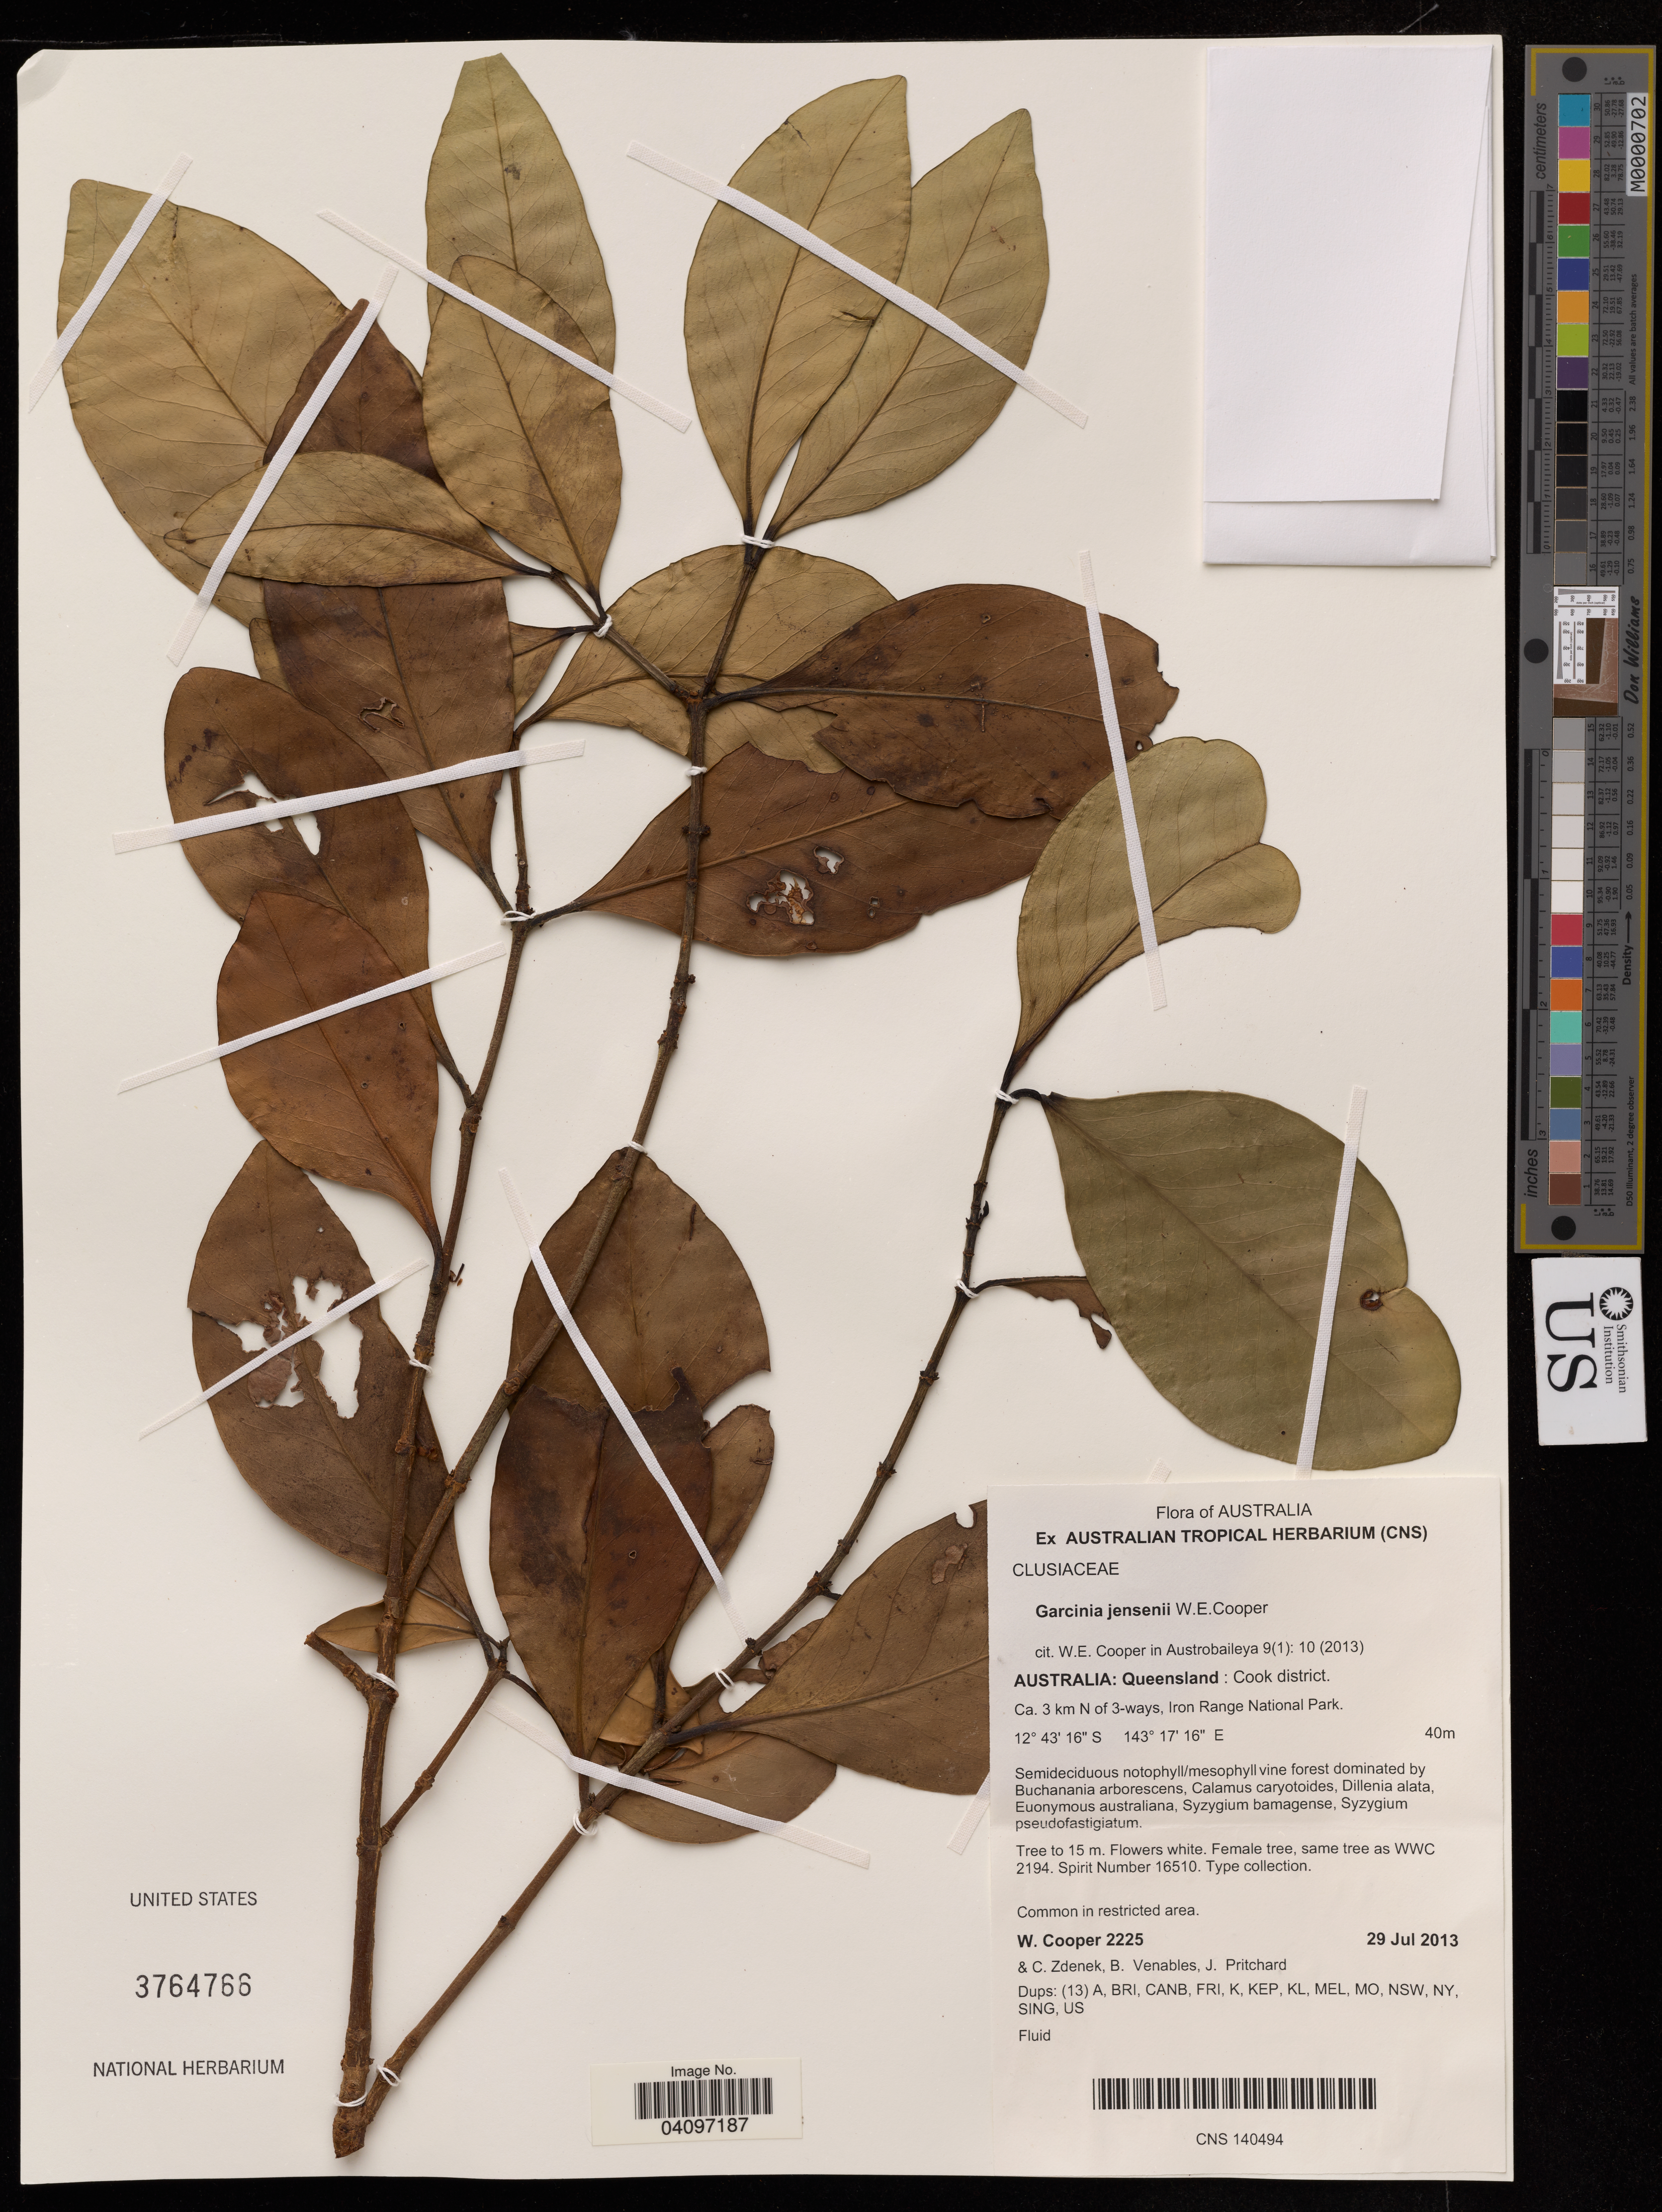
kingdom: Plantae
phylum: Tracheophyta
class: Magnoliopsida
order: Malpighiales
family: Clusiaceae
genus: Garcinia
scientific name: Garcinia jensenii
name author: W.E. Cooper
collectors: W. Cooper, Z. Cernohorsky & B. Venables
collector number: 2225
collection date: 2013-07-29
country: Australia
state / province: Queensland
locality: Cook district. Ca. 3 km N of 3-ways, Iron Range National Park.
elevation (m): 40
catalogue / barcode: US 3764766